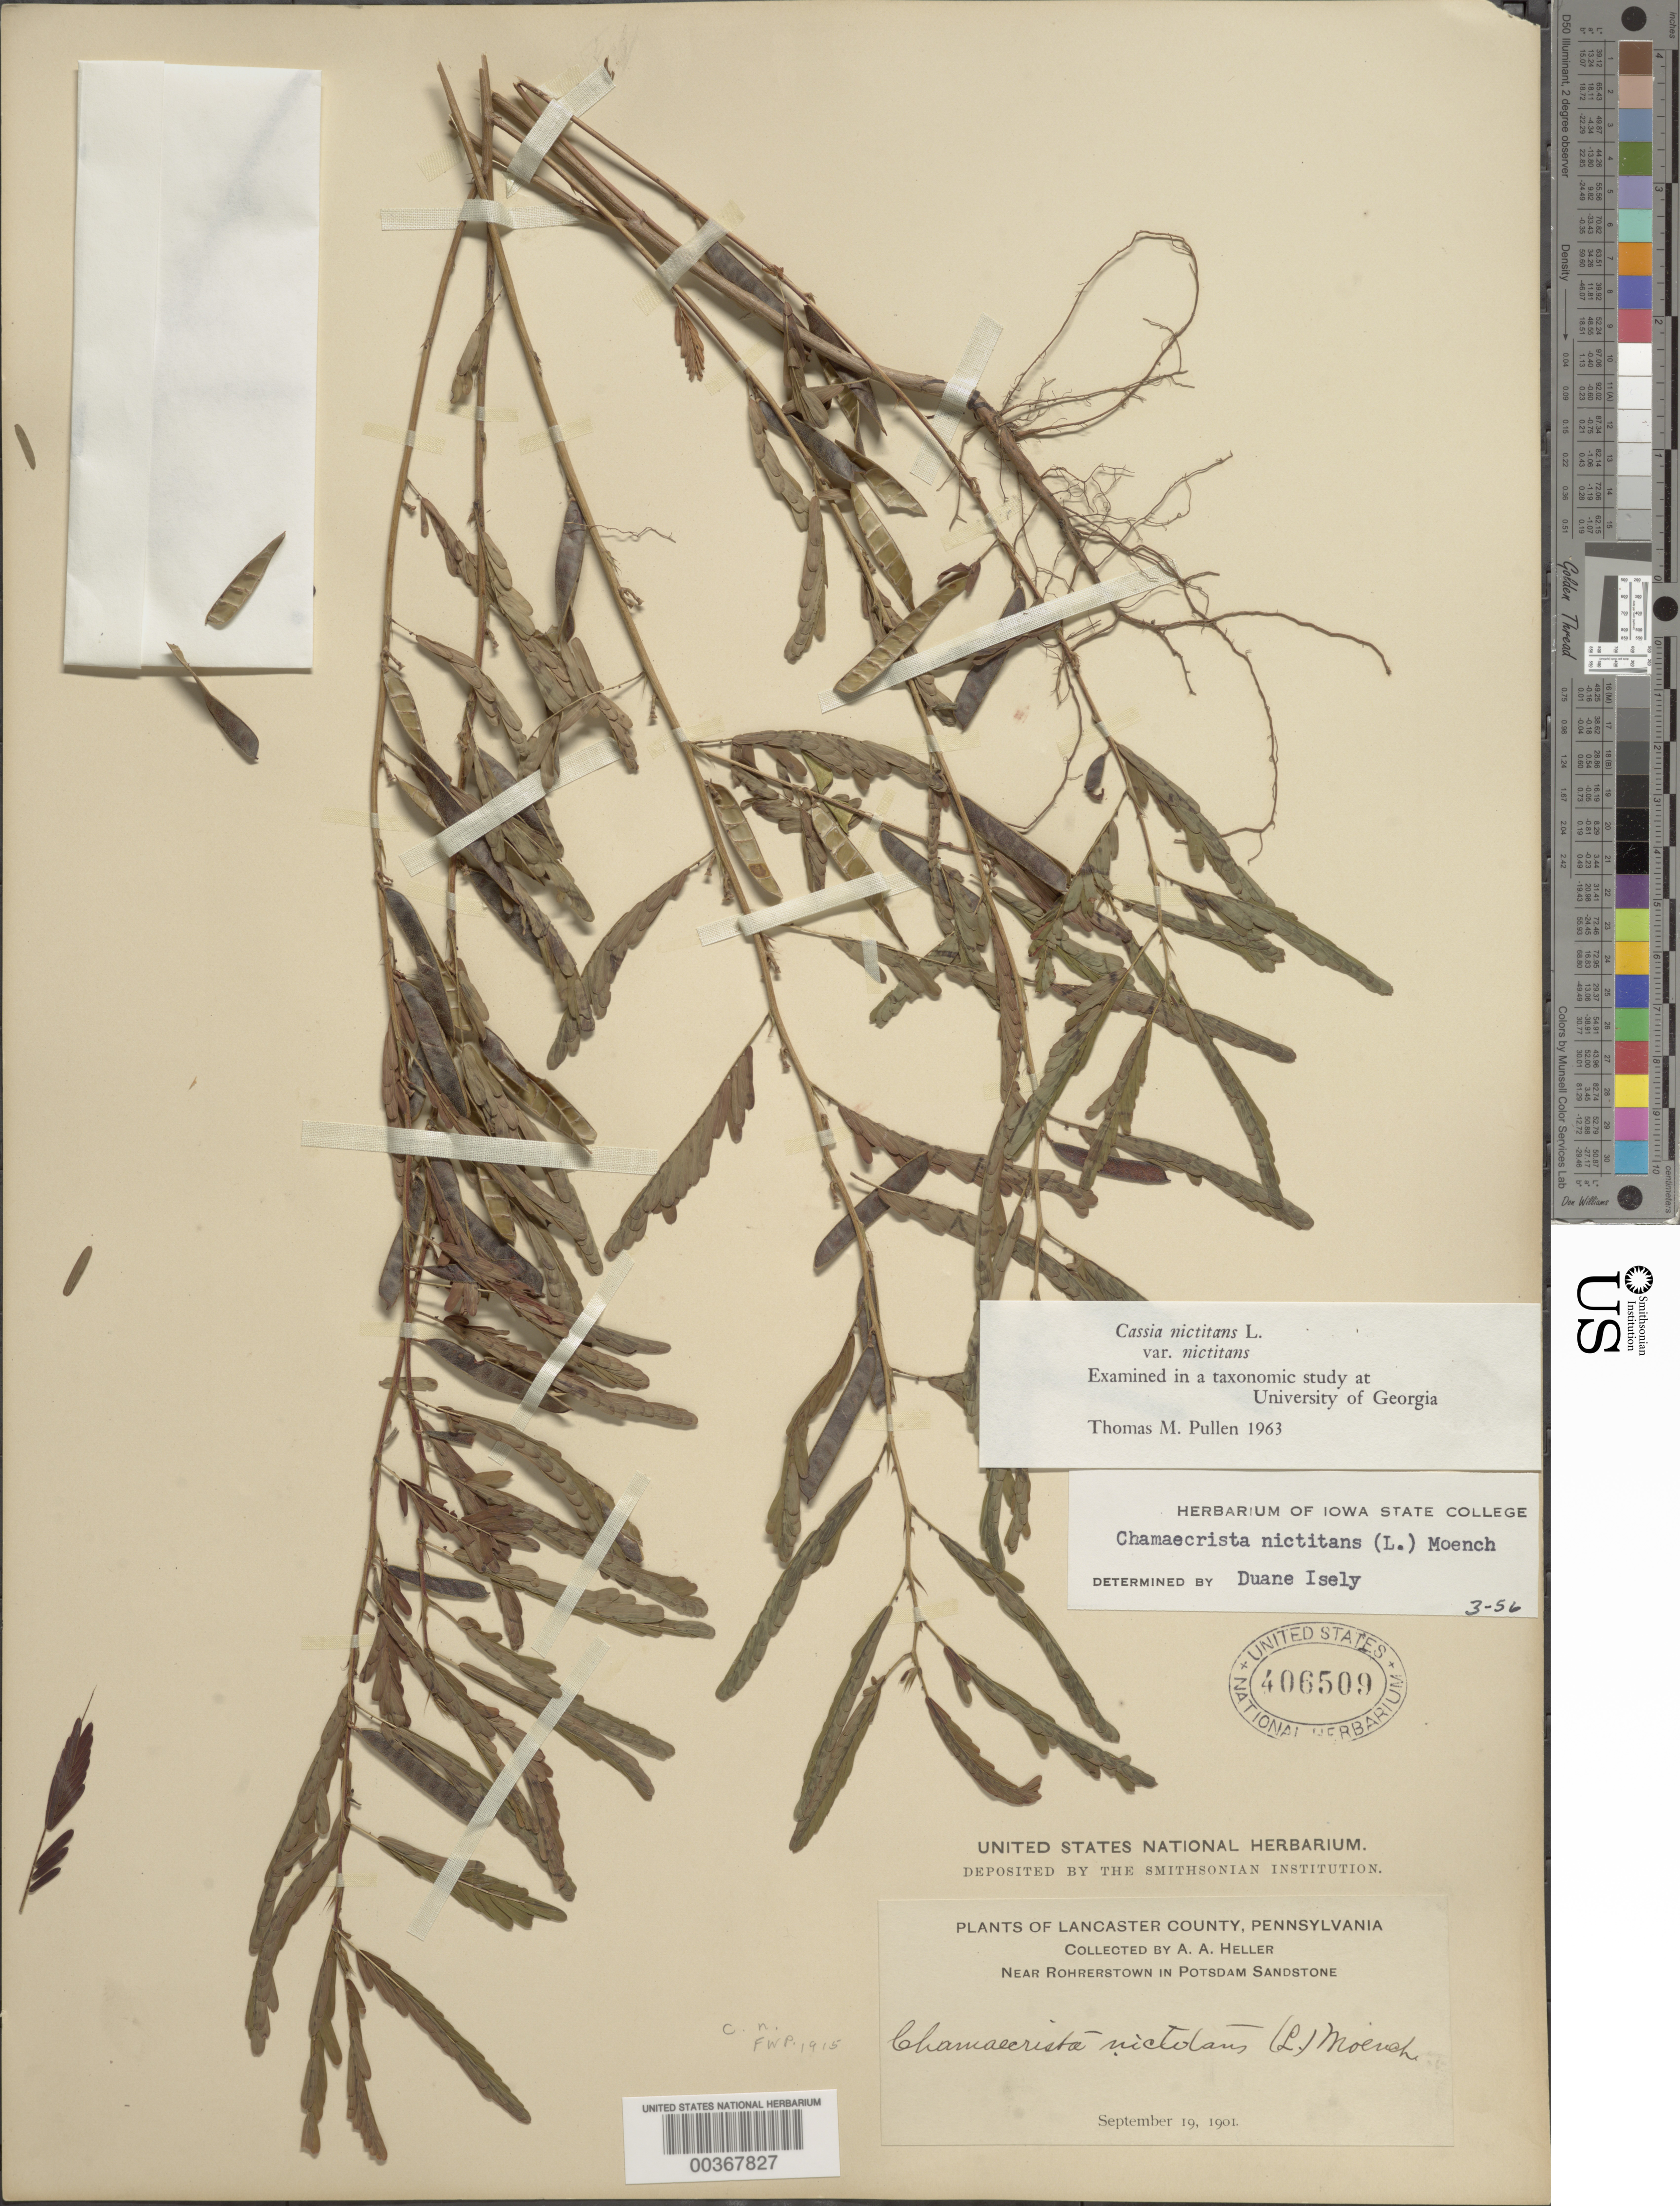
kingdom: Plantae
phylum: Tracheophyta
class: Magnoliopsida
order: Fabales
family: Fabaceae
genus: Chamaecrista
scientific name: Chamaecrista nictitans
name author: (L.) Moench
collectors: A. A. Heller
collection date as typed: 19 Sep 1901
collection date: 1901-09-19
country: United States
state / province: Pennsylvania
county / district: Lancaster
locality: Near rohrerstown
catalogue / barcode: US 406509